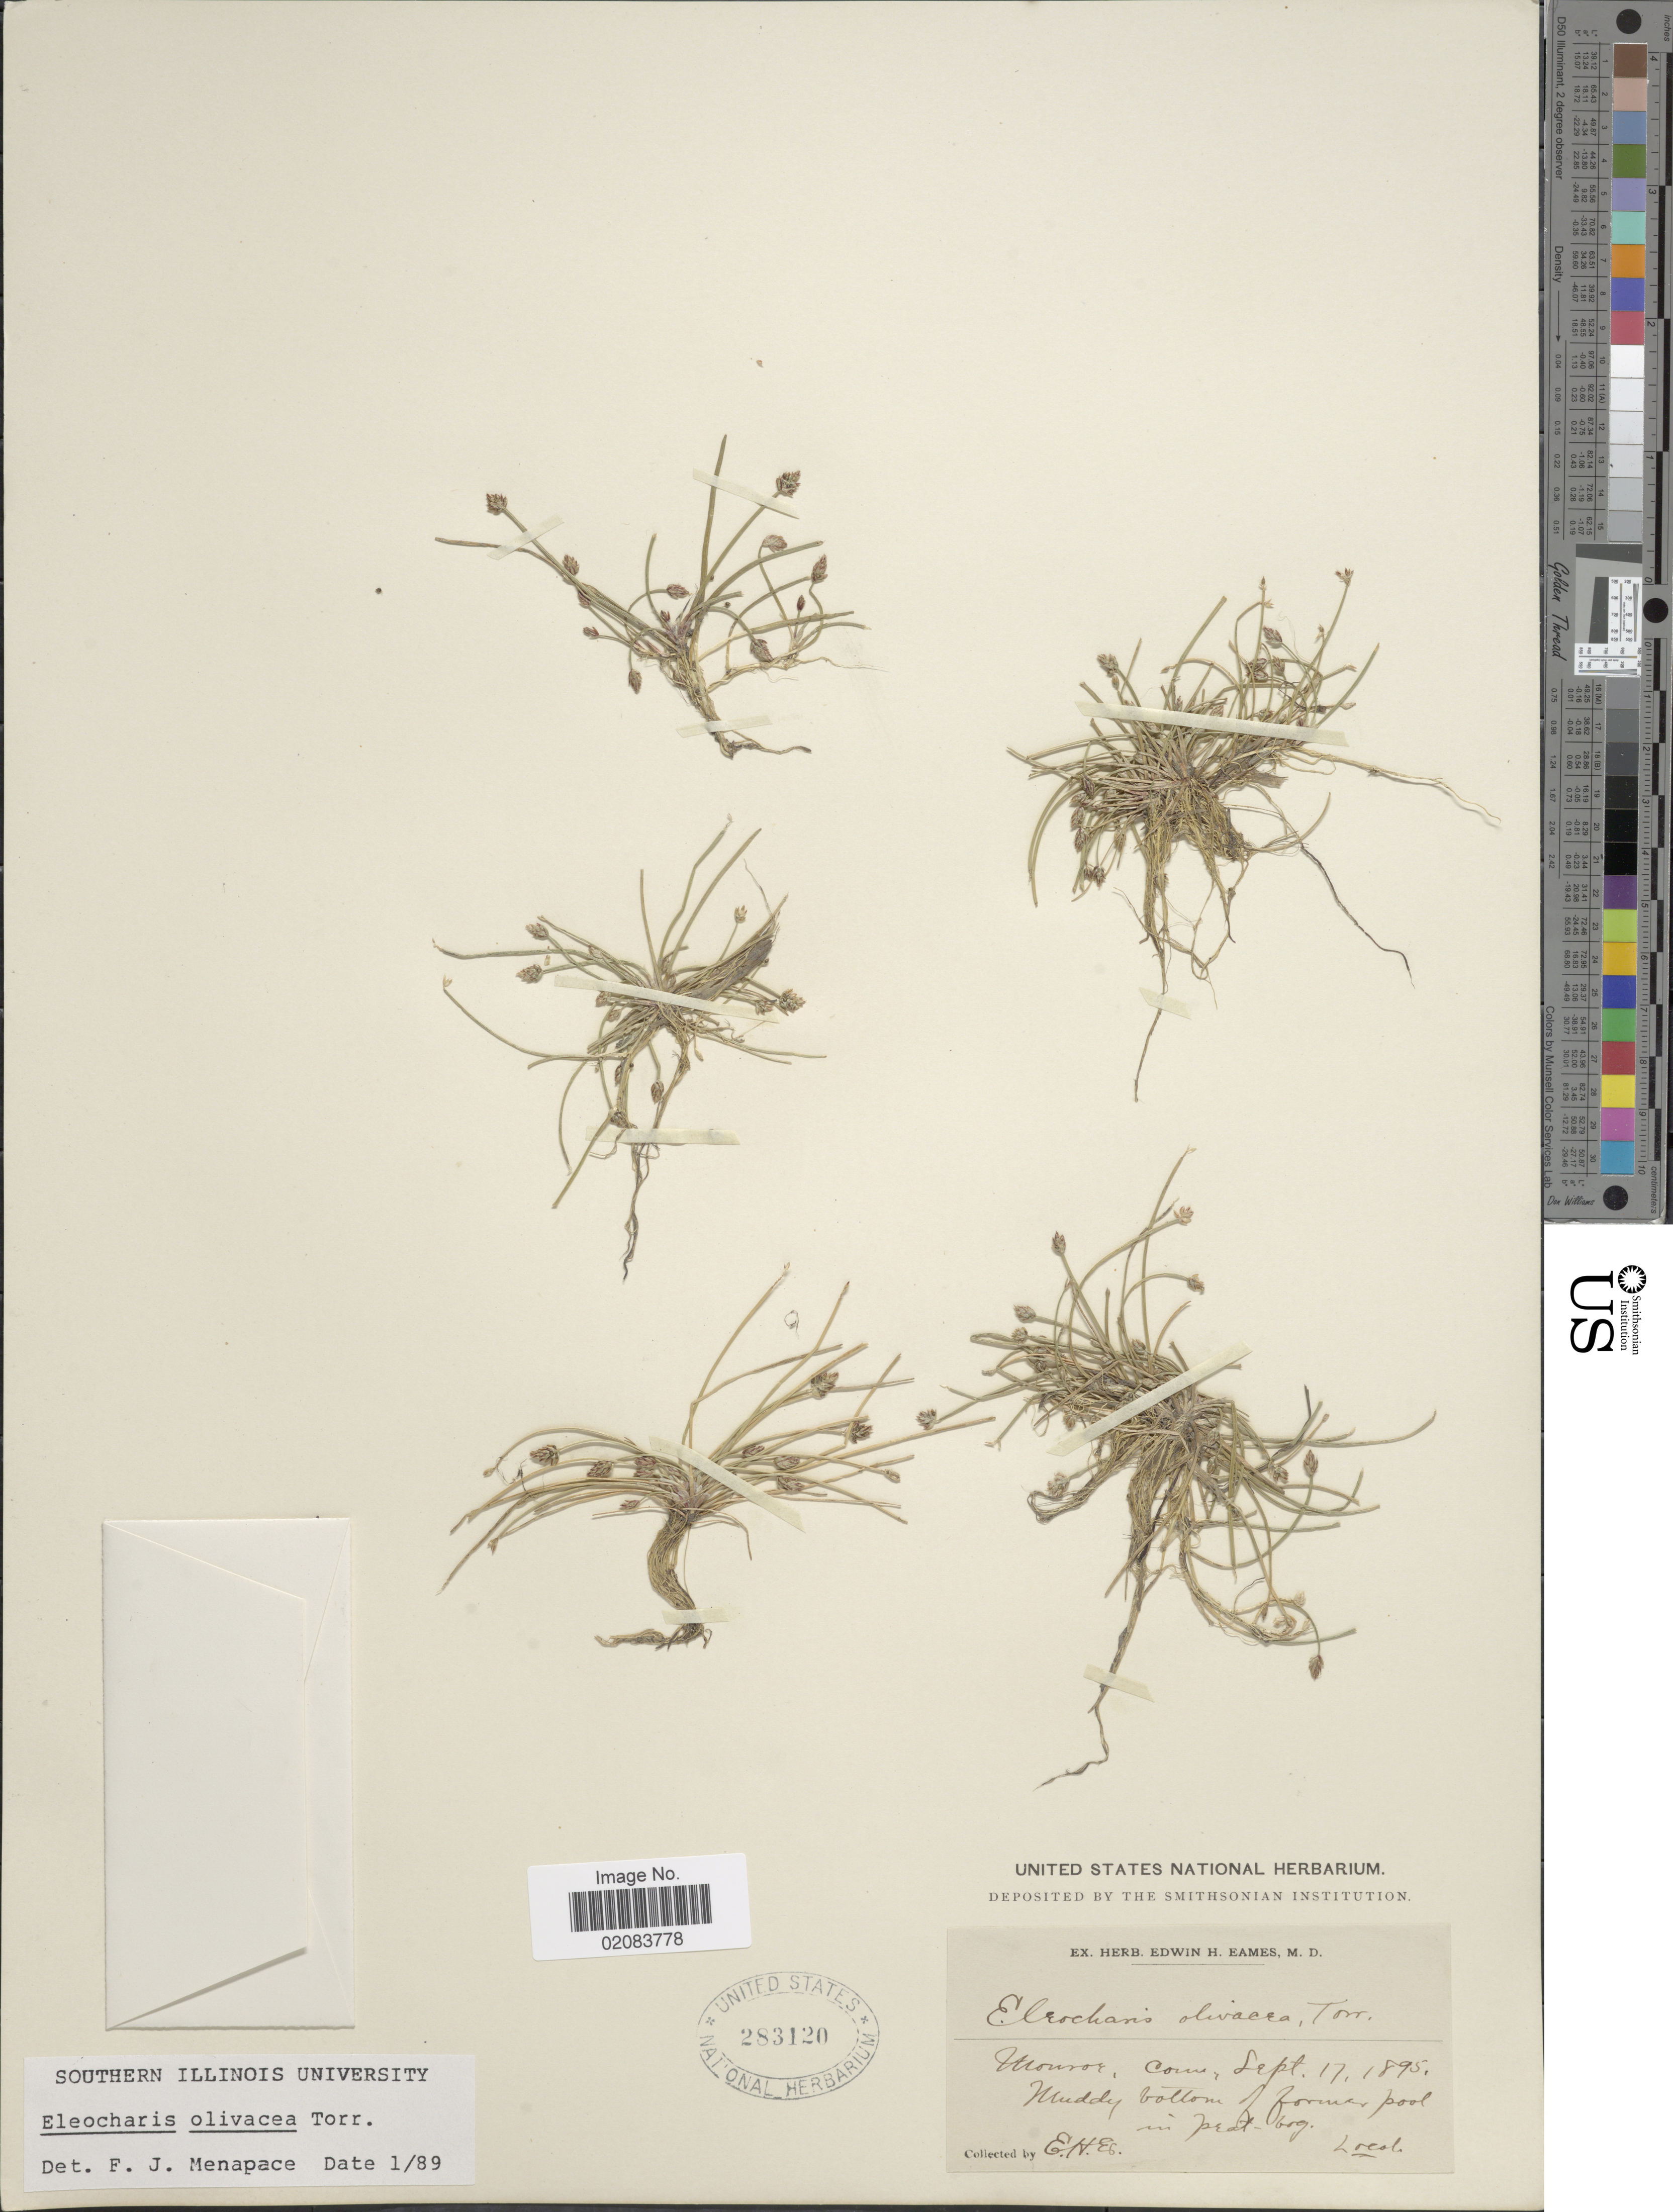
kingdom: Plantae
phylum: Tracheophyta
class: Liliopsida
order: Poales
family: Cyperaceae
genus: Eleocharis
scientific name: Eleocharis olivacea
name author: Torr.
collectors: E. H. Eames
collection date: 1895-09-17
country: United States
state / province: Connecticut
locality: Monroe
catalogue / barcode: US 283120